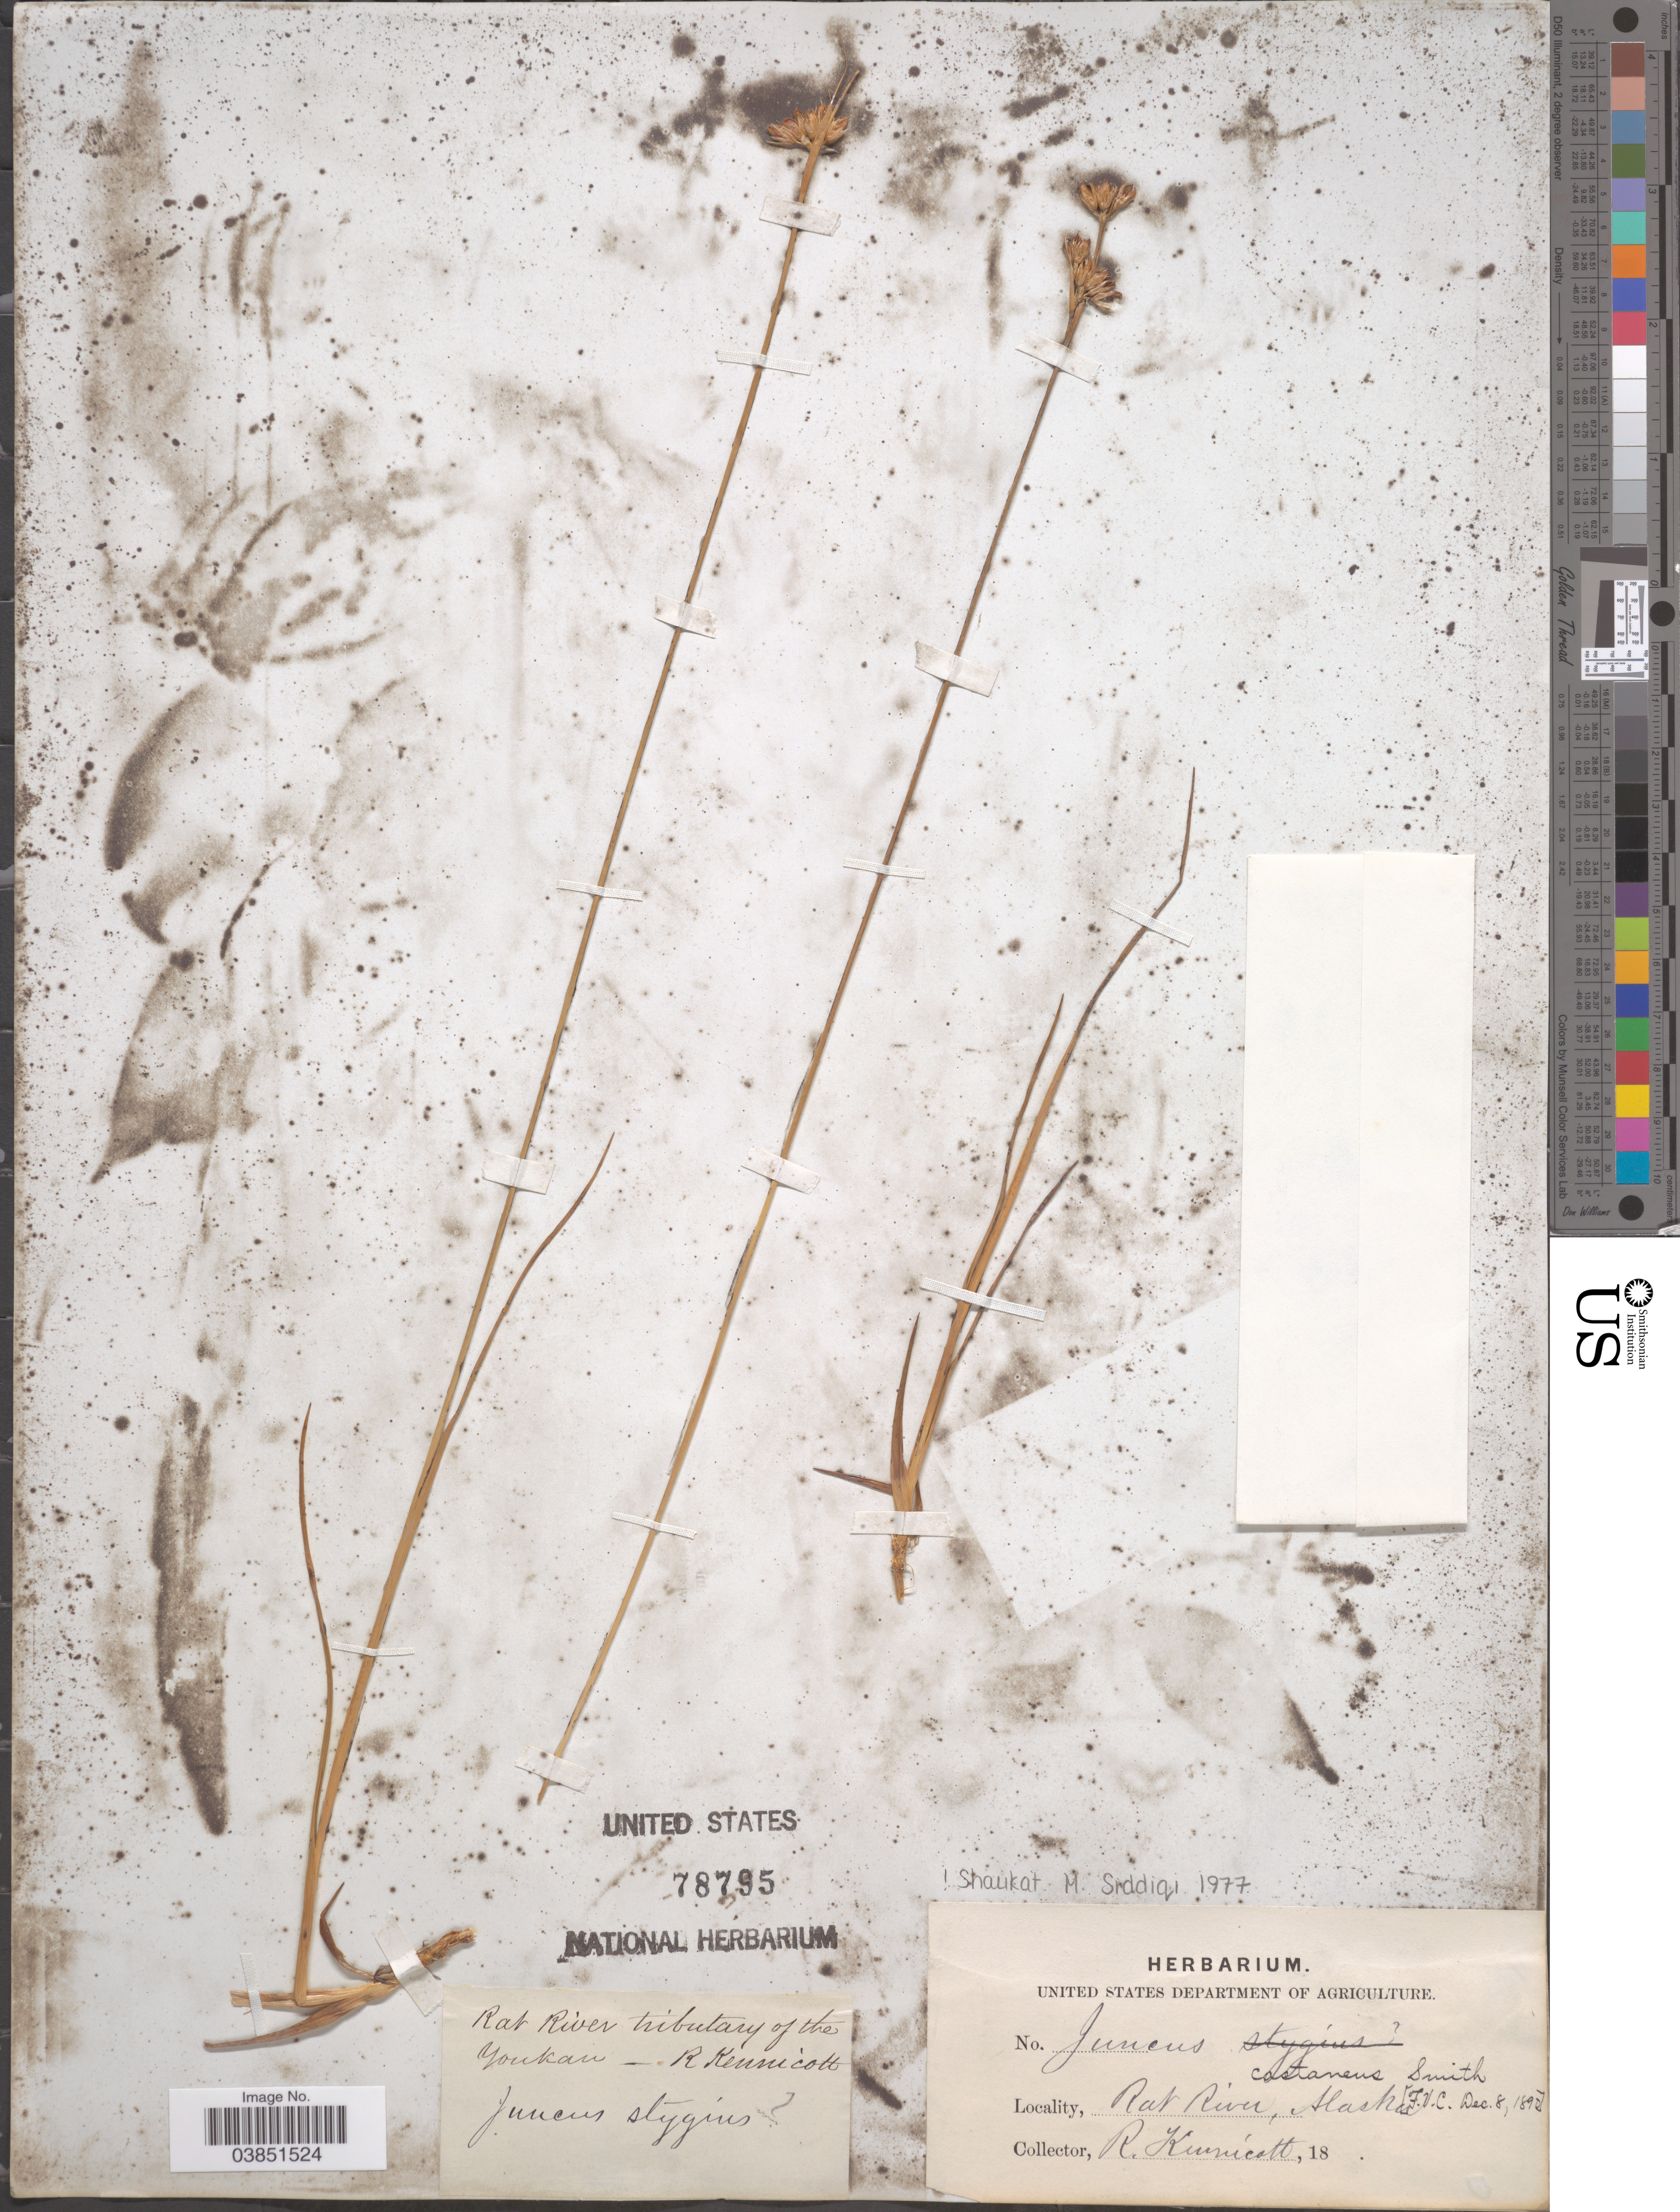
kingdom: Plantae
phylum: Tracheophyta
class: Liliopsida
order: Poales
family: Juncaceae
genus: Juncus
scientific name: Juncus castaneus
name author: Sm.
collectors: R. Kennicott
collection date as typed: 18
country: United States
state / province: Alaska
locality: Rat River tributary of the Youkan.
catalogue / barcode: US 78795